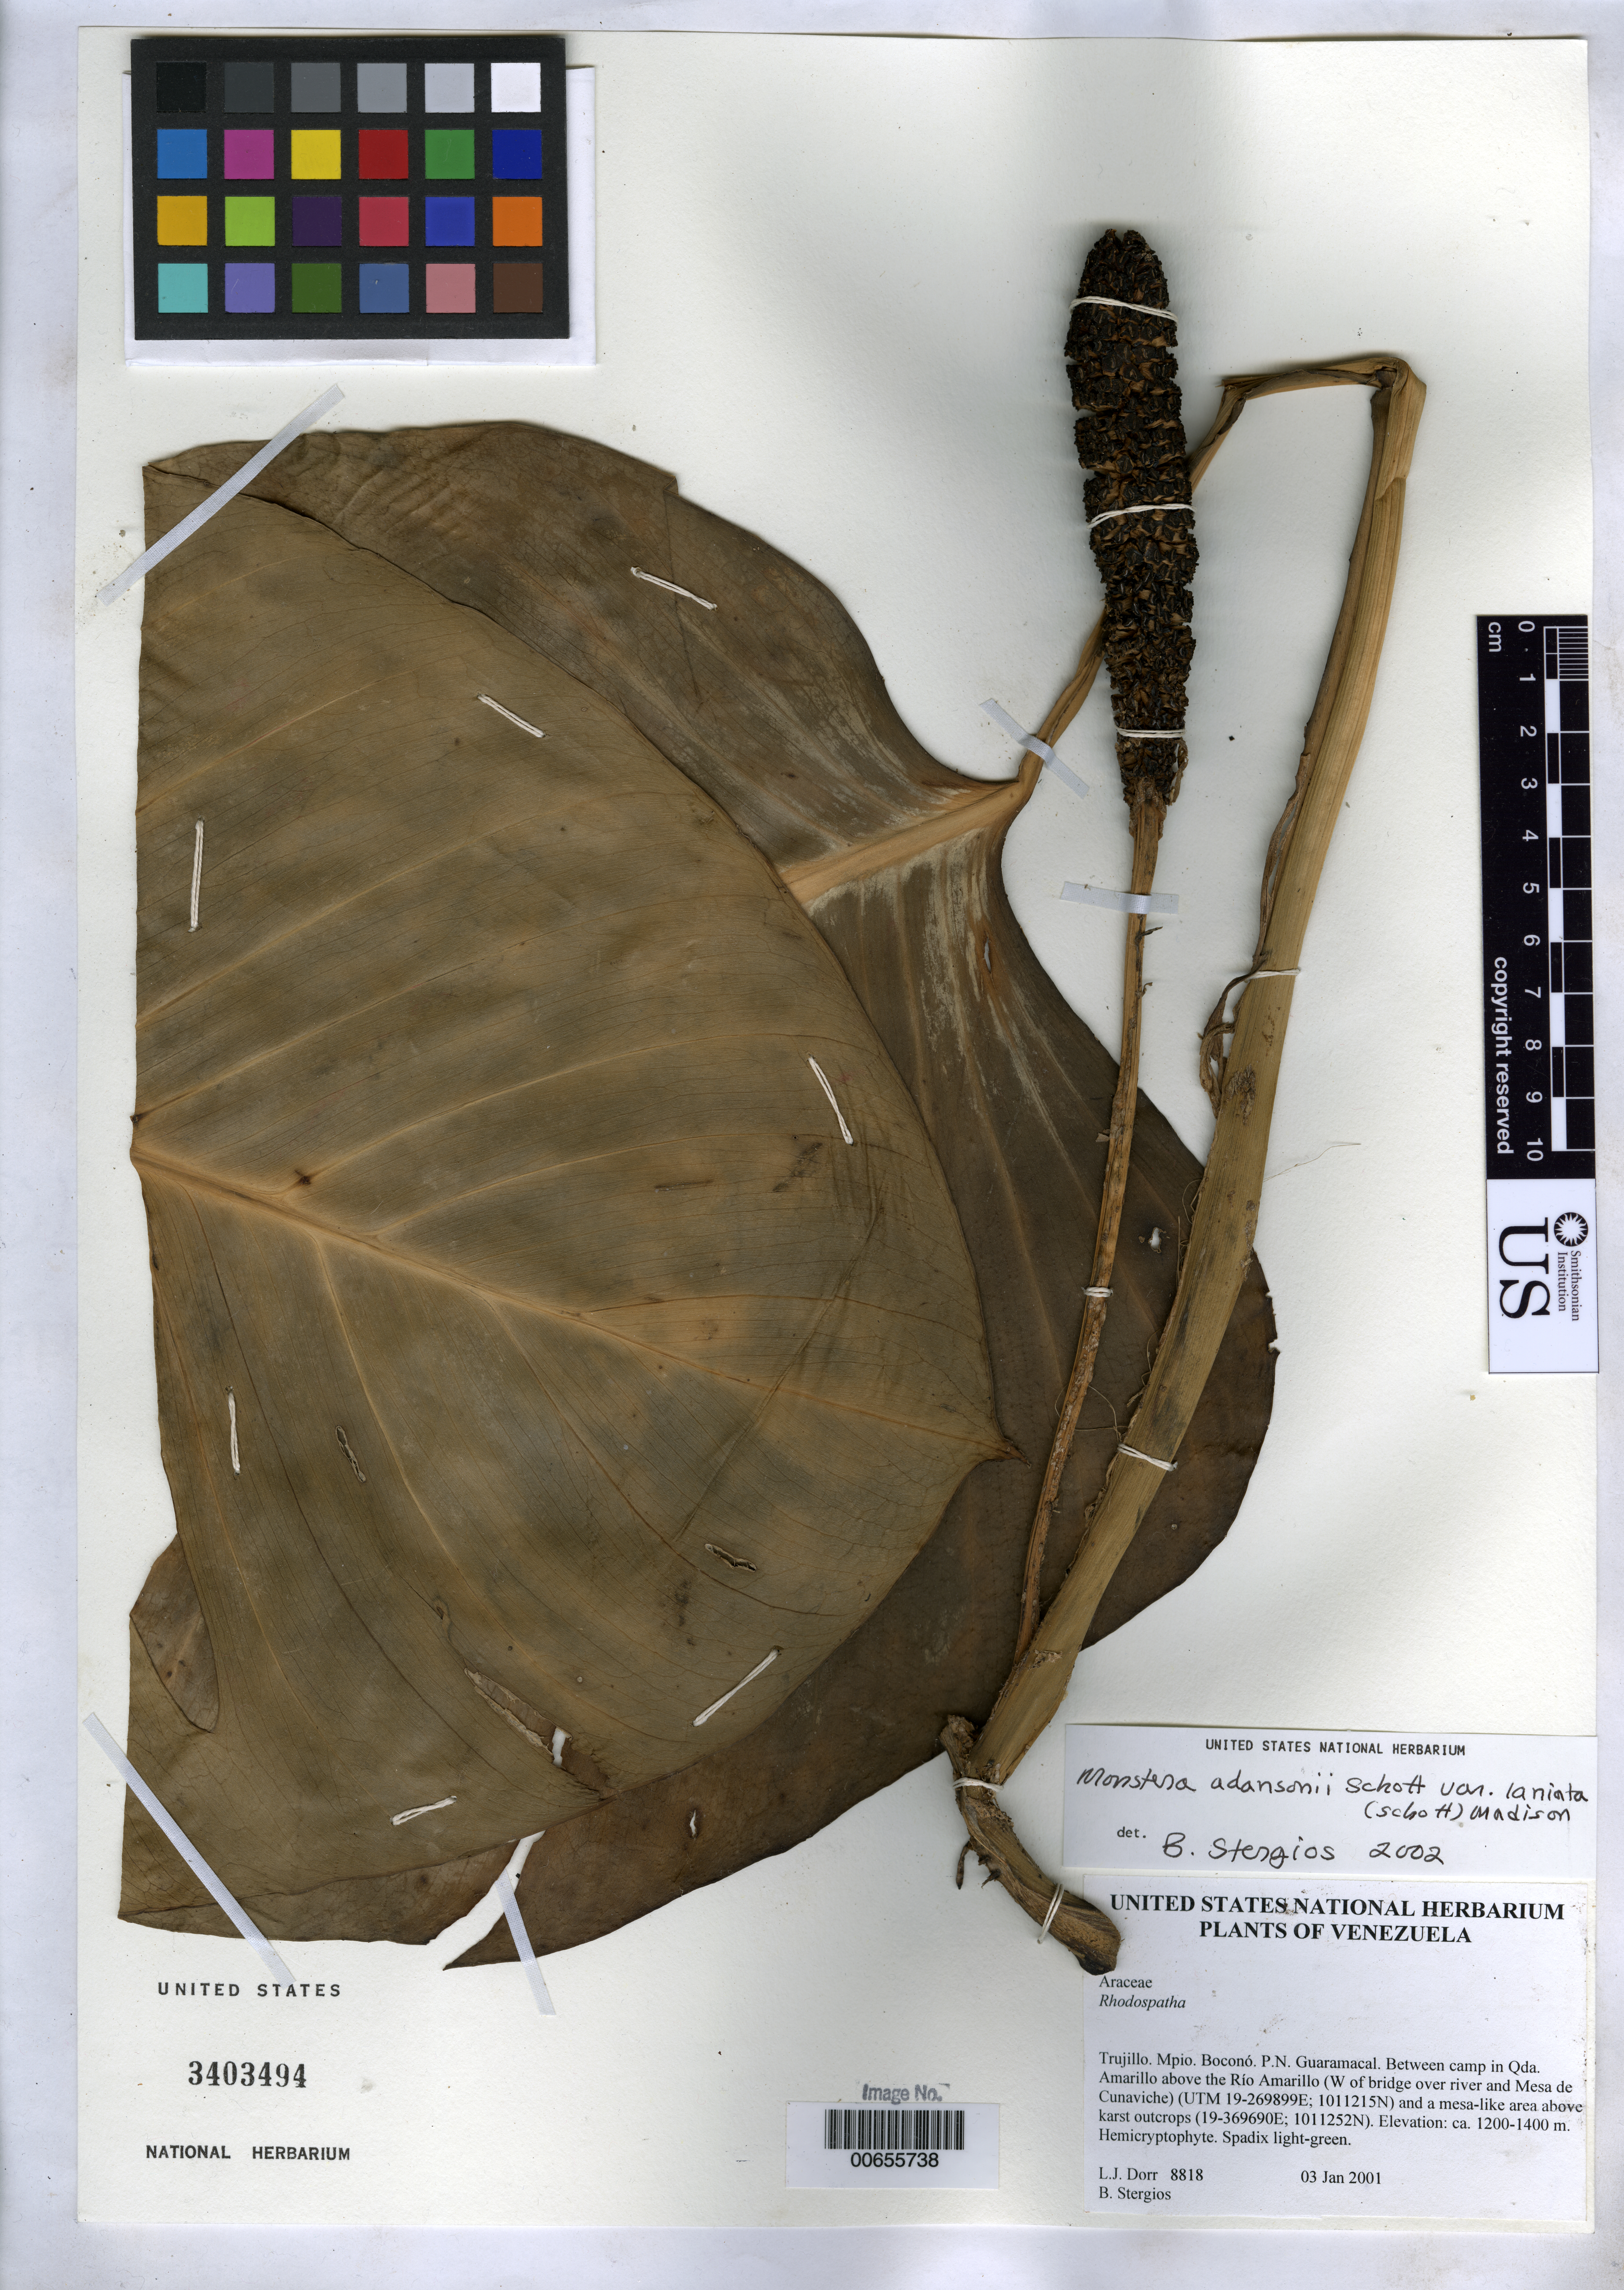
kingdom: Plantae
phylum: Tracheophyta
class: Liliopsida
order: Alismatales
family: Araceae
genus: Monstera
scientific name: Monstera adansonii var. laniata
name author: Schott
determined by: Stergios, B. G.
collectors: L. J. Dorr & B. G. Stergios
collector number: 8818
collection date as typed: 03 Jan 2001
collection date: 2001-01-03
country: Venezuela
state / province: Trujillo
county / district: Boconó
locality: Parque Nacional Guaramacal. Between camp in Qda Amarillo above Río Amarillo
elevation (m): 1200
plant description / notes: MO, PORT, US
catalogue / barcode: US 3403494